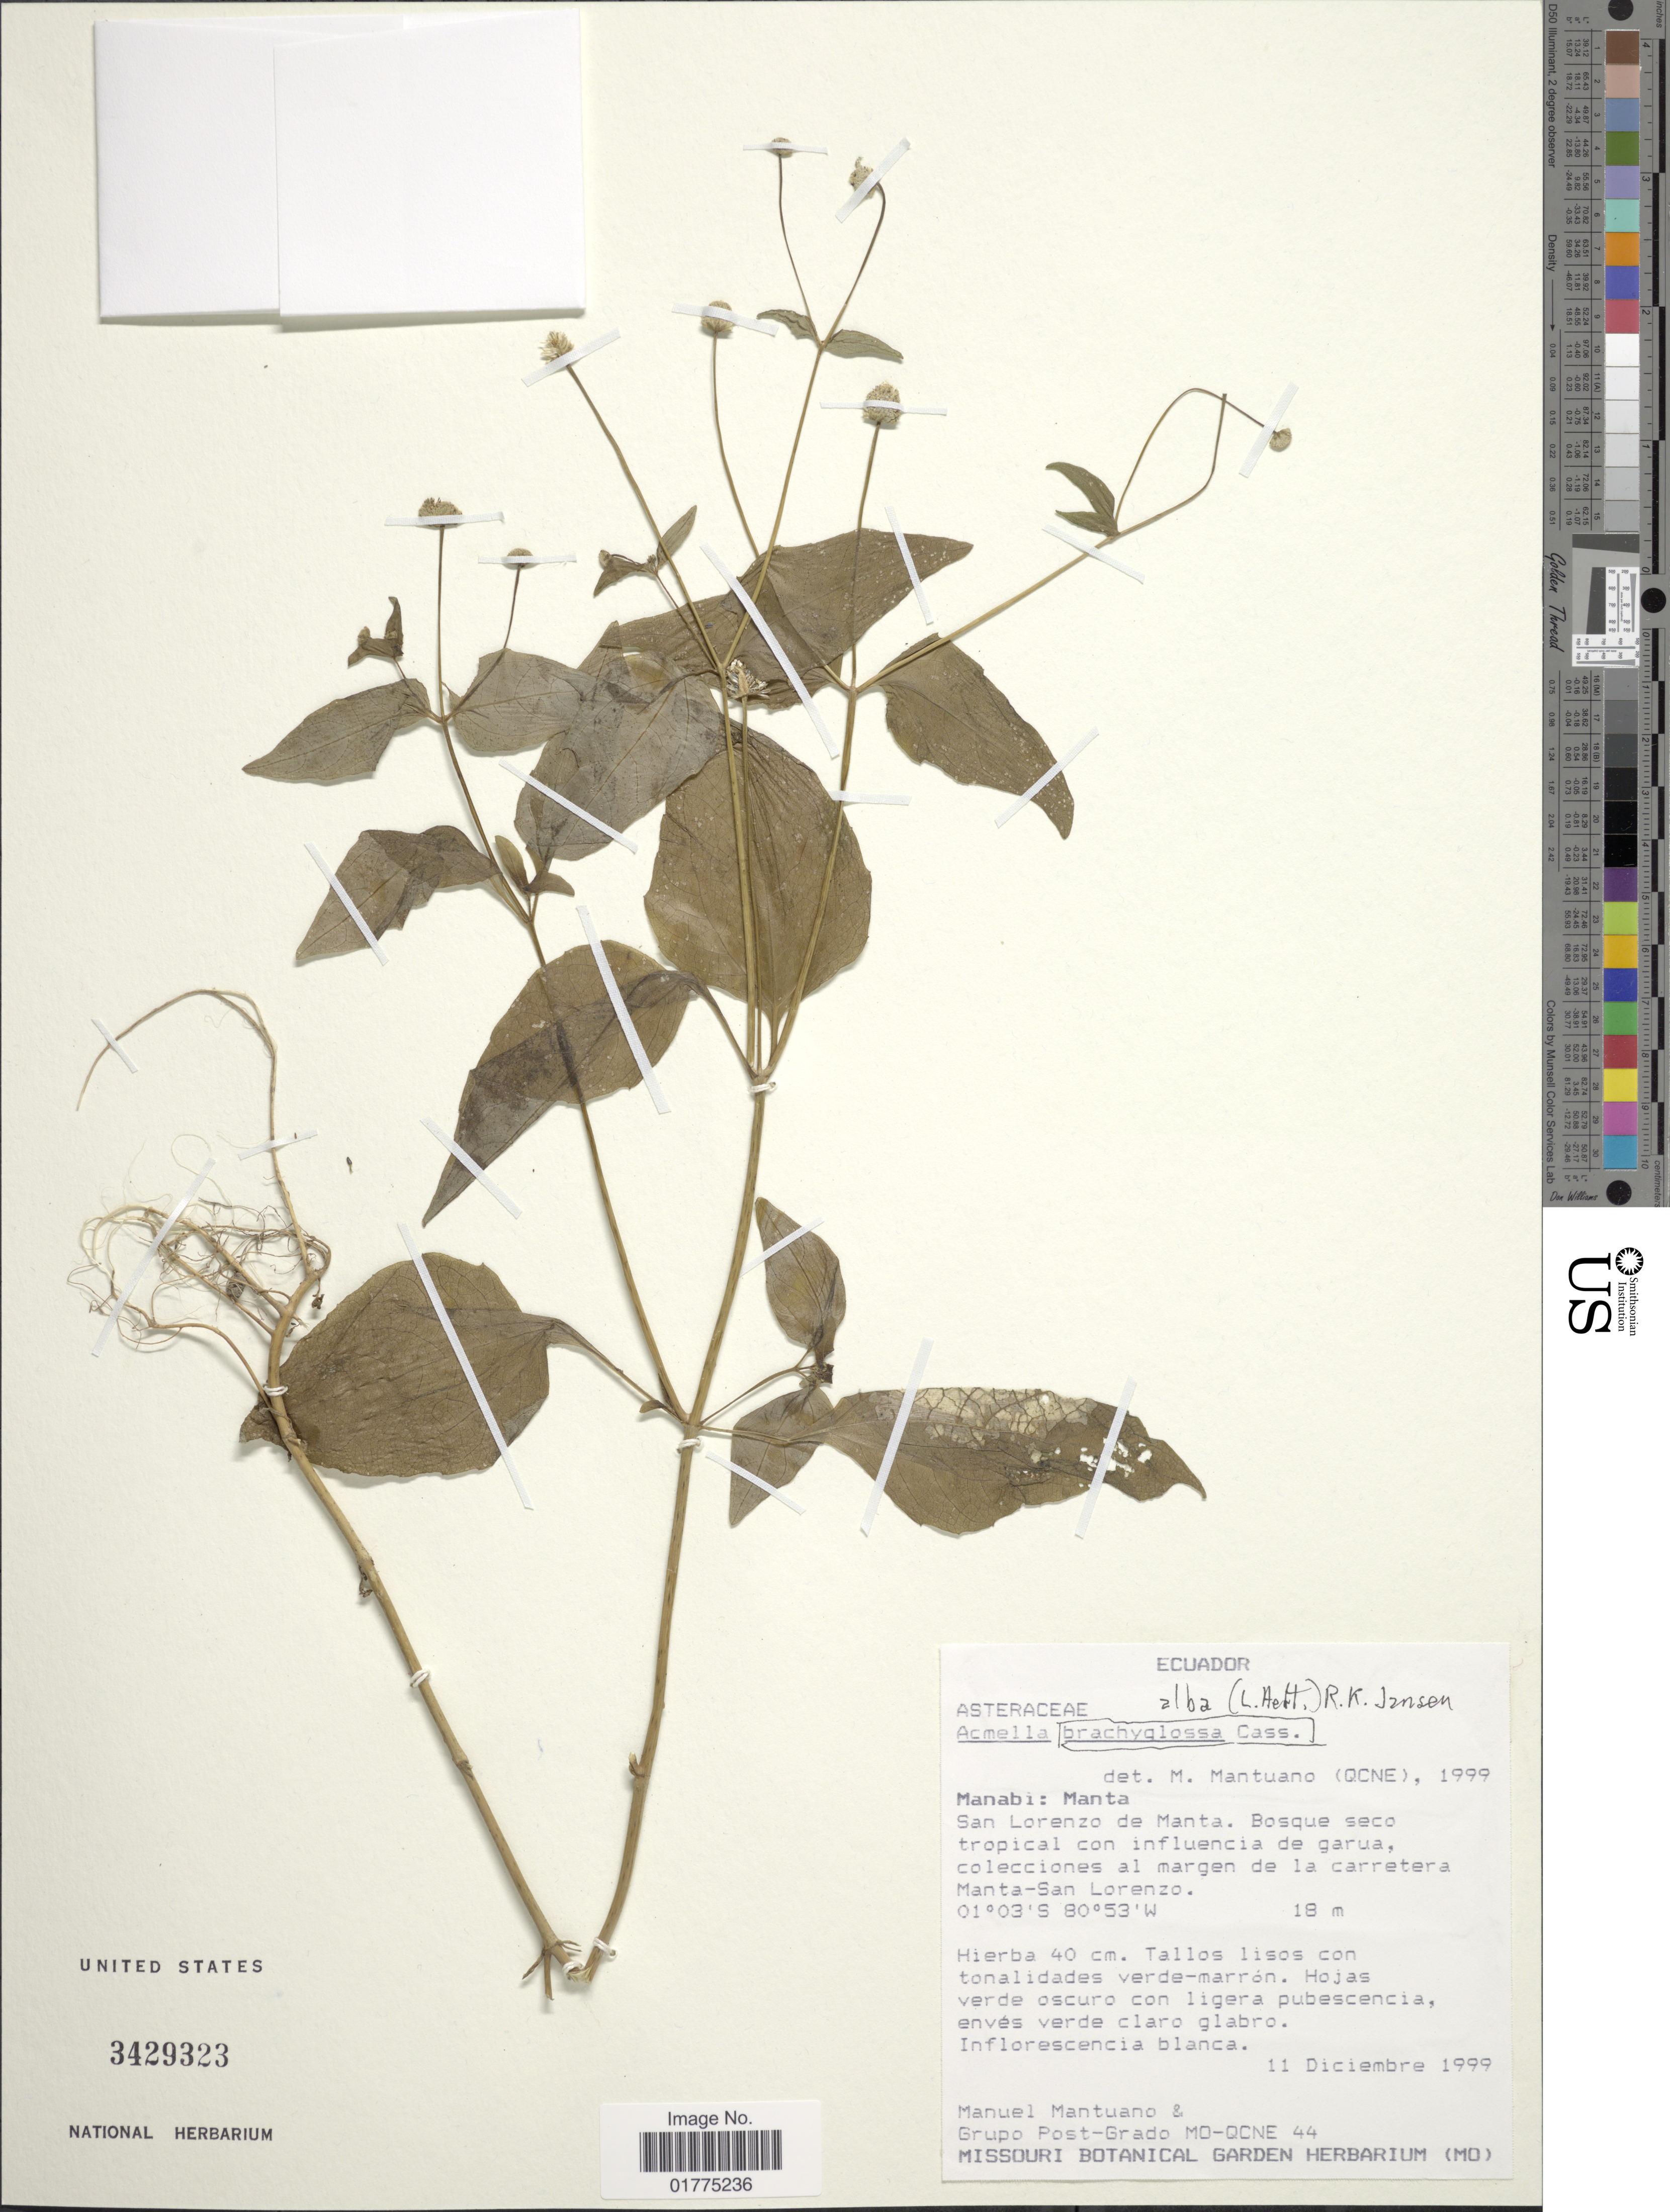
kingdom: Plantae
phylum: Tracheophyta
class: Magnoliopsida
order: Asterales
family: Asteraceae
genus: Acmella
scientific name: Acmella alba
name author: (L'Hér.) R.K. Jansen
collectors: M. Mantuano & Grupo Post-Grado MO-QCNE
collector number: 44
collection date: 1999-12-11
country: Ecuador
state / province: Manabí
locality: Manabi: Manta, San Lorenzo de Manta, Bosque seco tropical con influencia de garua, colecciones al margem de la carretera Manta-San Lorenzo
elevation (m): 18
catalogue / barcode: US 3429323